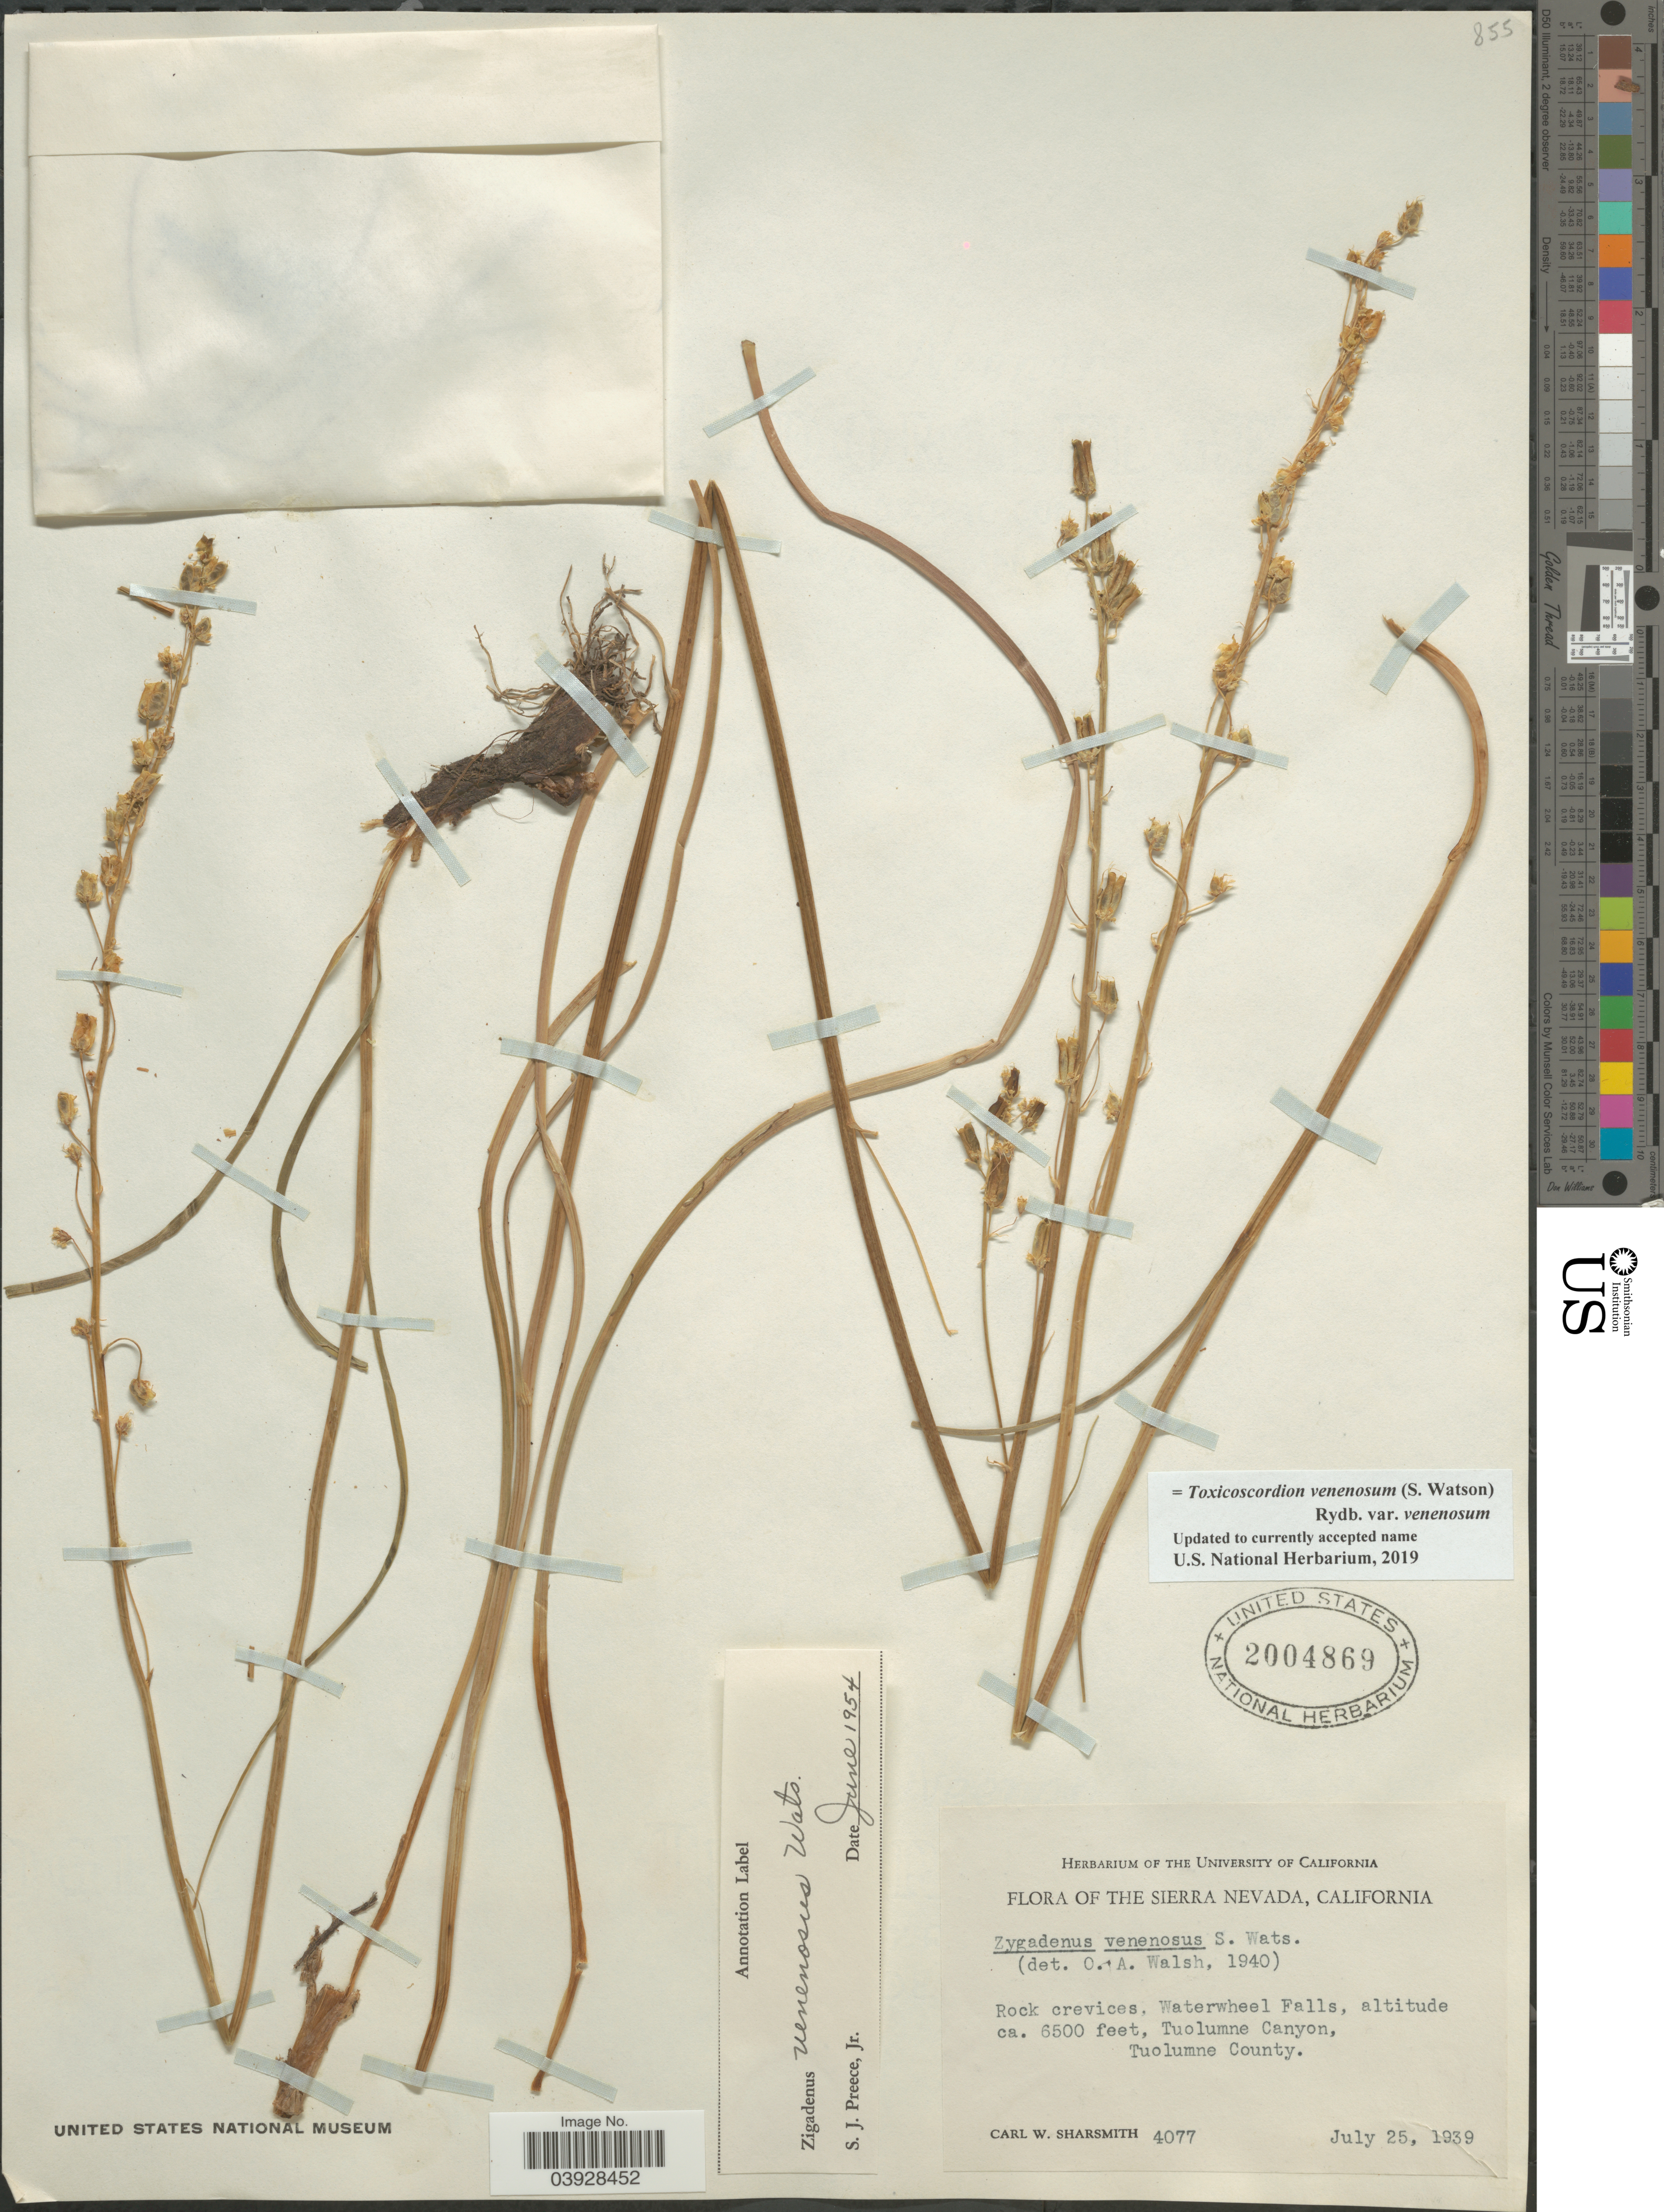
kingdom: Plantae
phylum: Tracheophyta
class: Liliopsida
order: Liliales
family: Melanthiaceae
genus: Toxicoscordion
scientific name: Toxicoscordion venenosum var. gramineum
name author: (Rydb.) Brasher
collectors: C. Sharsmith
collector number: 4077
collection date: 1939-07-25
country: United States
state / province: California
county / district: Tuolumne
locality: The Sierra Nevada. Rocky crevices, Waterwheel Falls, Tuolumne Canyon, Tuolumne County.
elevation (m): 1981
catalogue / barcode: US 2004869